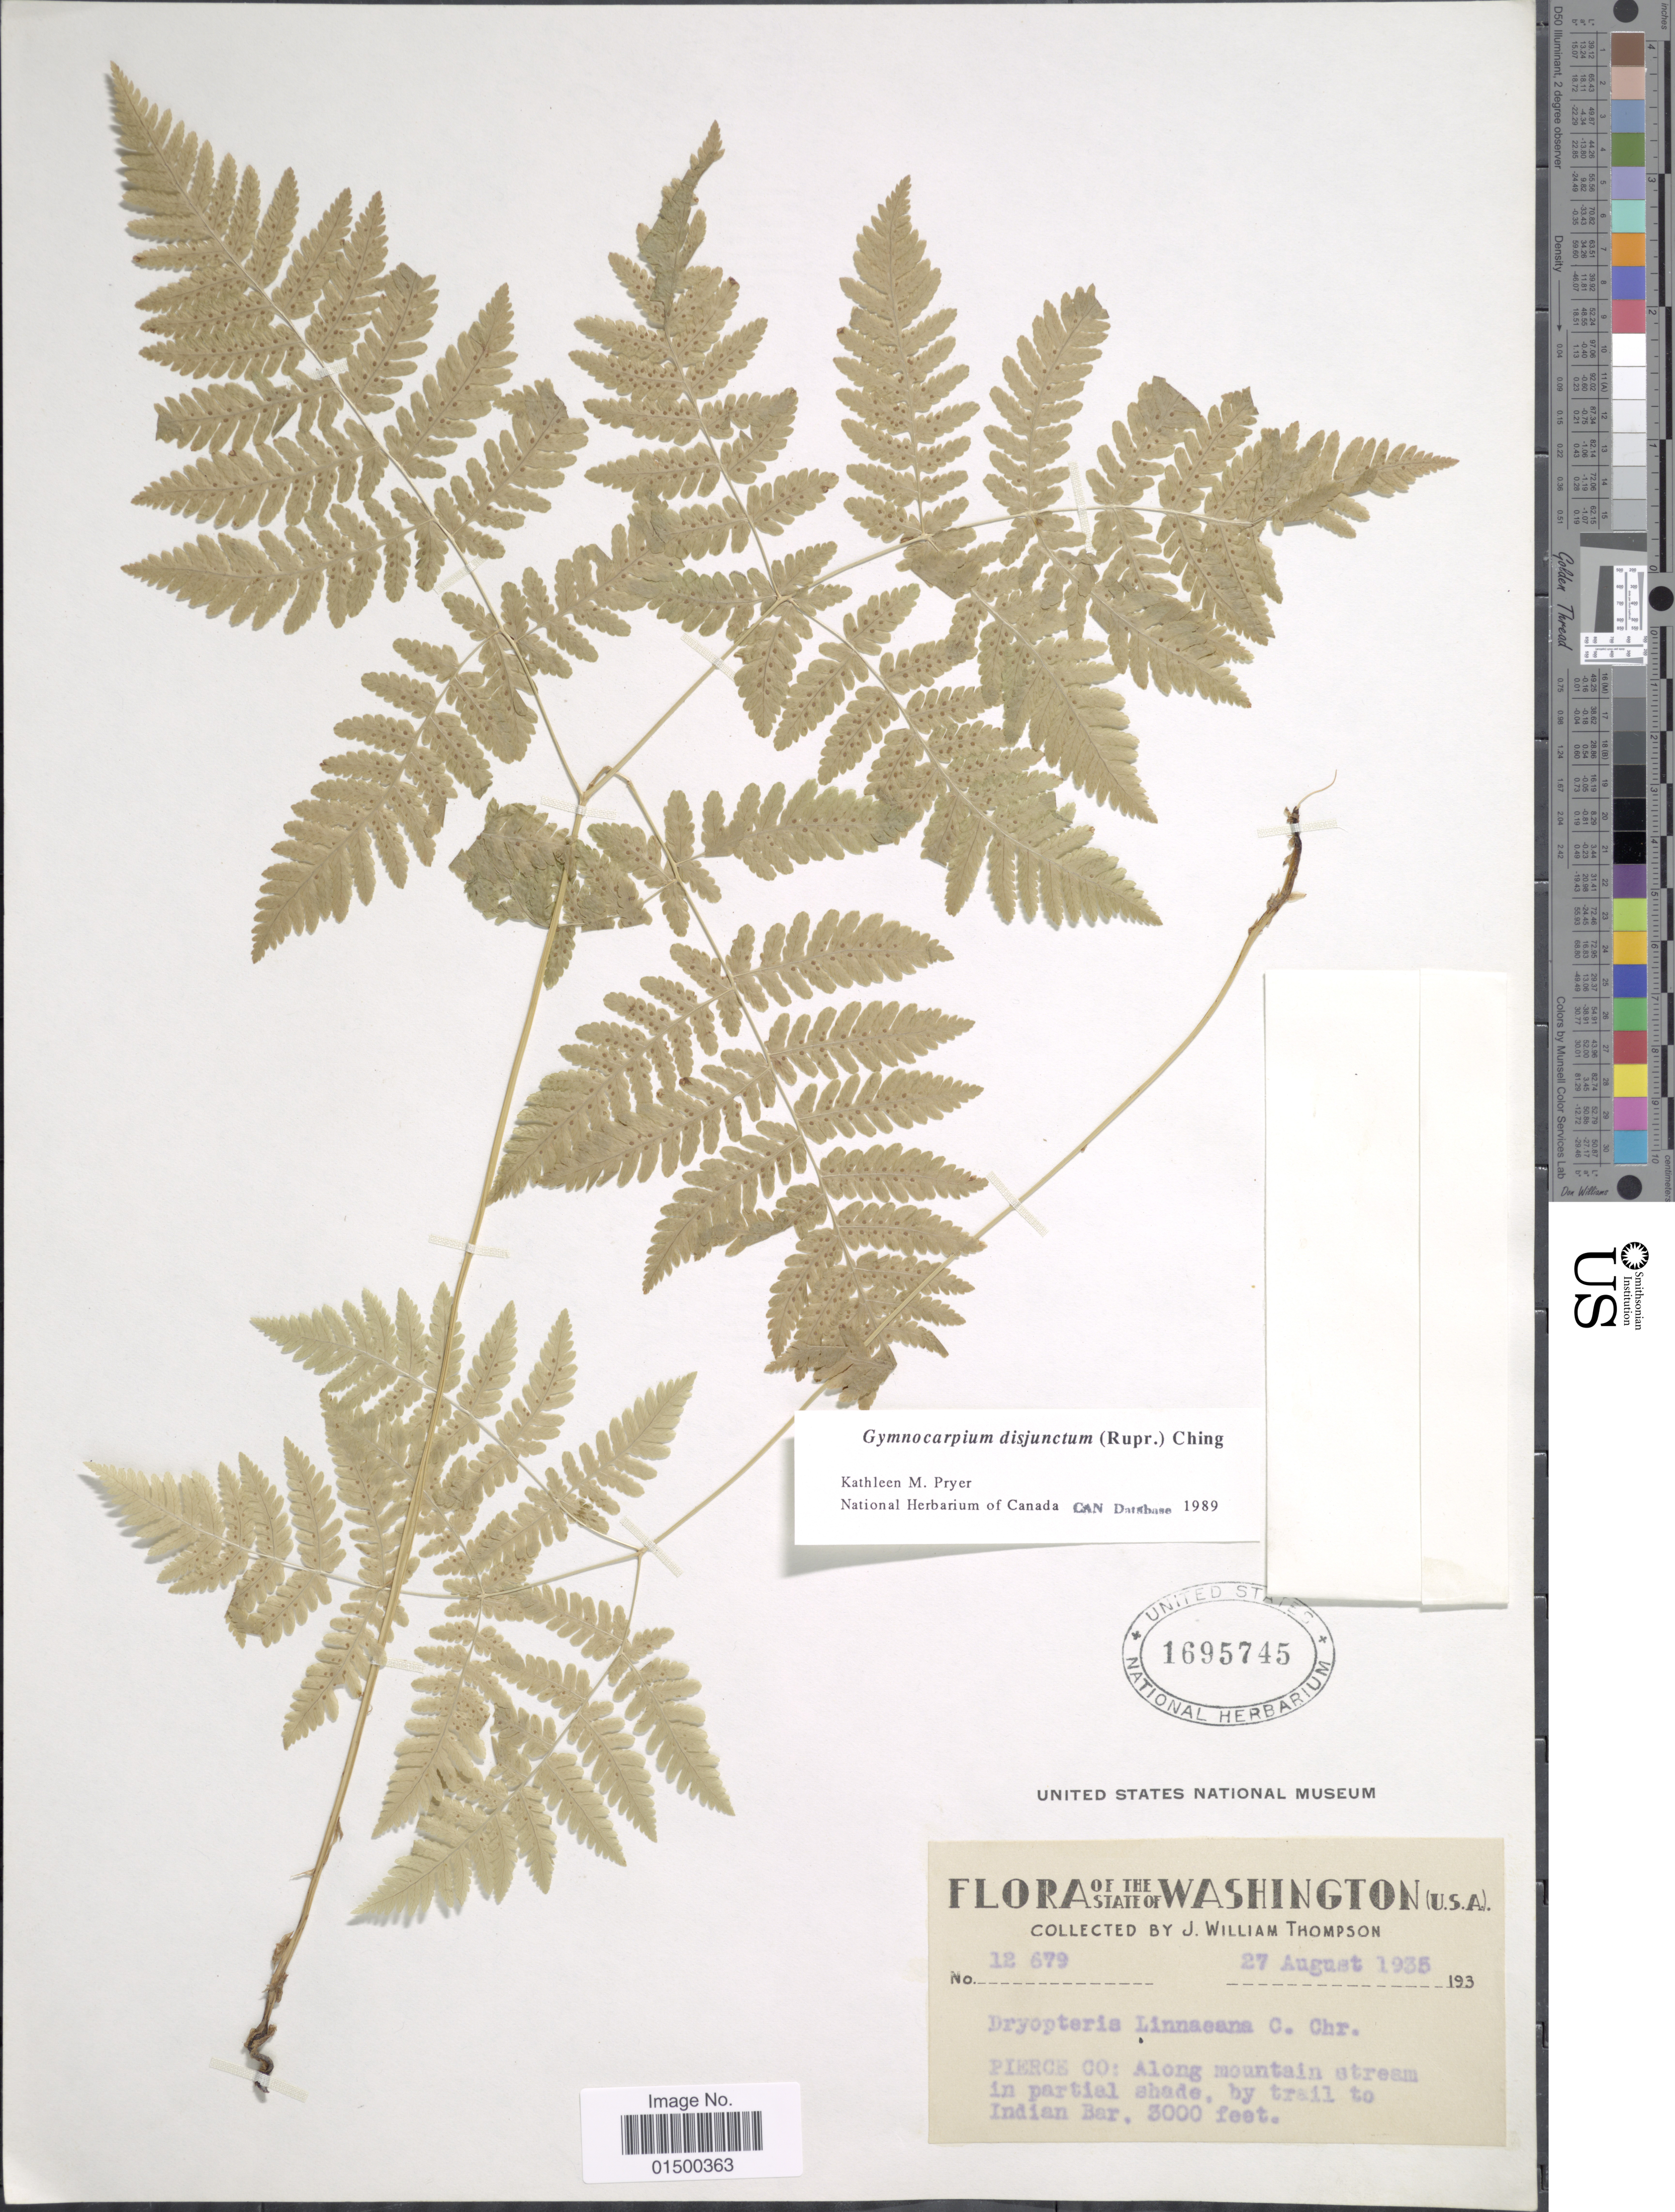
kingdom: Plantae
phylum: Tracheophyta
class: Polypodiopsida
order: Polypodiales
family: Cystopteridaceae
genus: Gymnocarpium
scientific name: Gymnocarpium disjunctum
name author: (Rupr.) Ching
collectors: J. W. Thompson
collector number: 12679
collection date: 1935-08-27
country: United States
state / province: Washington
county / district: Pierce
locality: Pierce Co: Along mountain stream in partial shade, bt trail to Indian Bar.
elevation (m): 914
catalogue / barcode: US 1695745